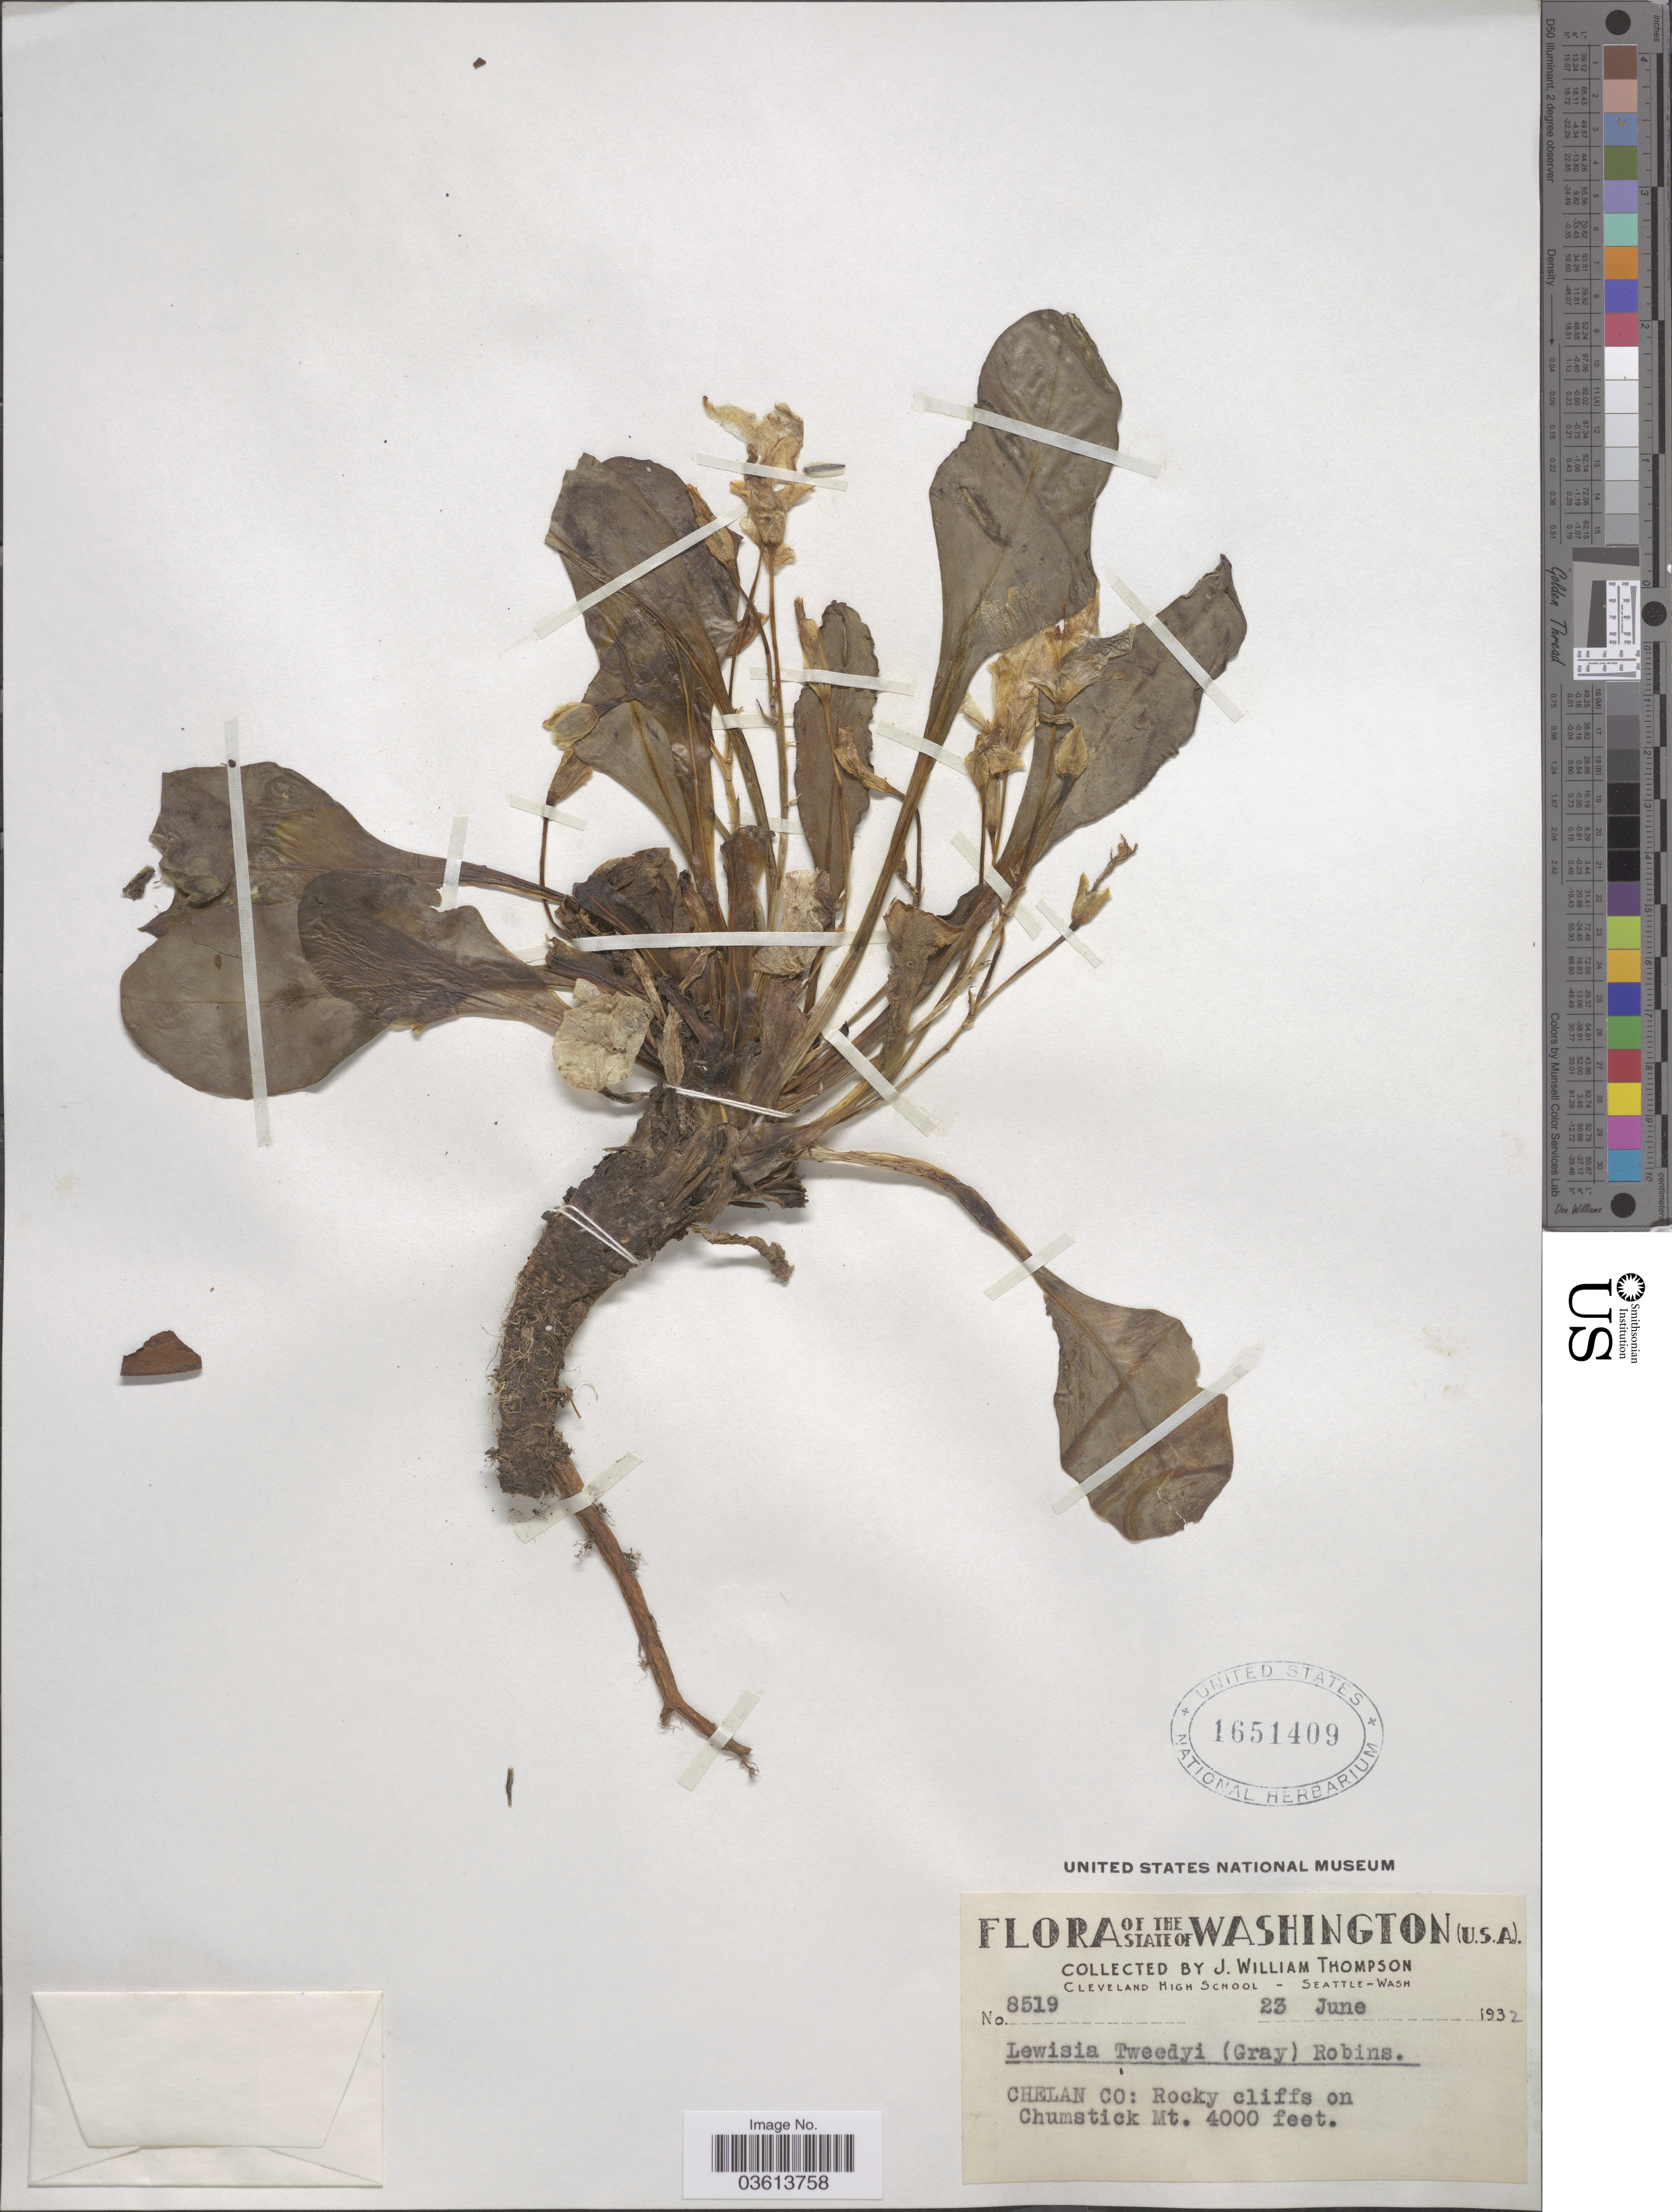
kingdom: Plantae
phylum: Tracheophyta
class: Magnoliopsida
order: Caryophyllales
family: Montiaceae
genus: Lewisiopsis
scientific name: Lewisiopsis tweedyi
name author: (A. Gray) Govaerts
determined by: Strong, Mark T., (BOT), Smithsonian Institution - National Museum of Natural History (UNITED STATES)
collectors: J. W. Thompson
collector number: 8519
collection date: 1932-06-23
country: United States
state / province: Washington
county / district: Chelan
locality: Chelan Co: Rocky cliffs on Chumstick Mt.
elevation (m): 1219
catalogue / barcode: US 1651409